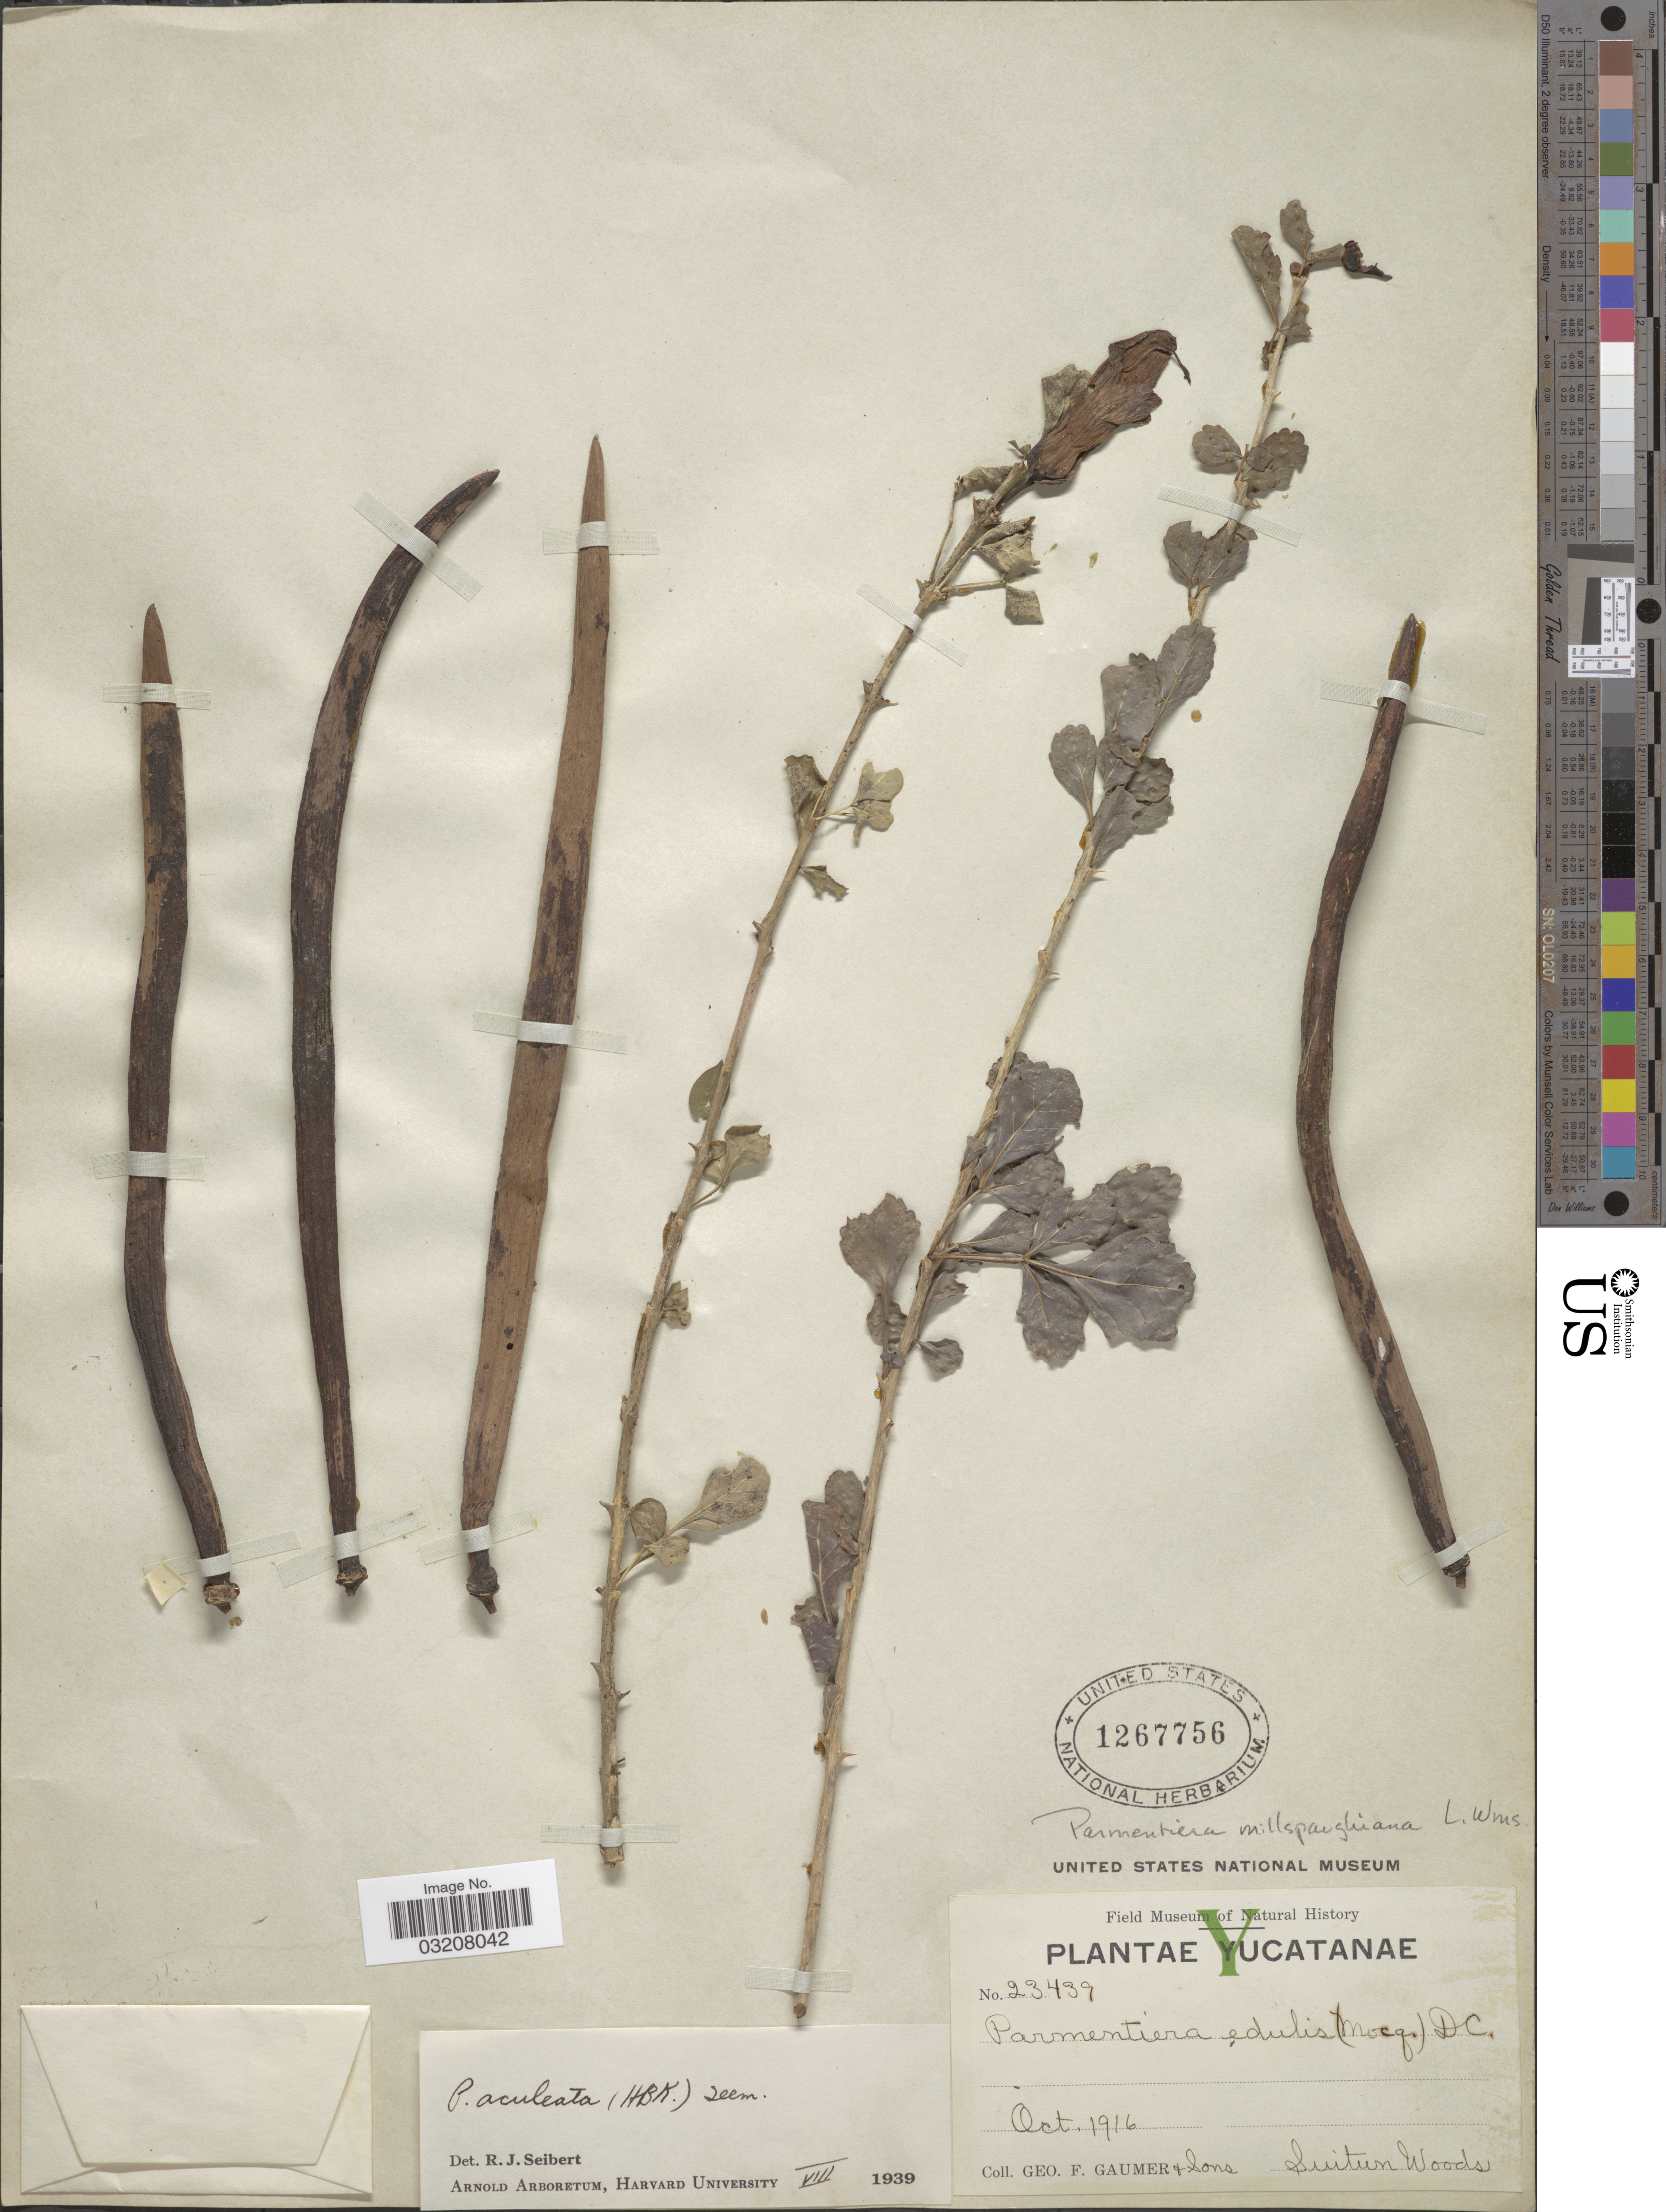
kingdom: Plantae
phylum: Tracheophyta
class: Magnoliopsida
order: Lamiales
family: Bignoniaceae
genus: Parmentiera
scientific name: Parmentiera millspaughiana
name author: L.O. Williams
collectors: G. F. Gaumer & Sons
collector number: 23439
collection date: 1916-10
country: Mexico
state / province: Yucatán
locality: Suitun Woods.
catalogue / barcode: US 1267756